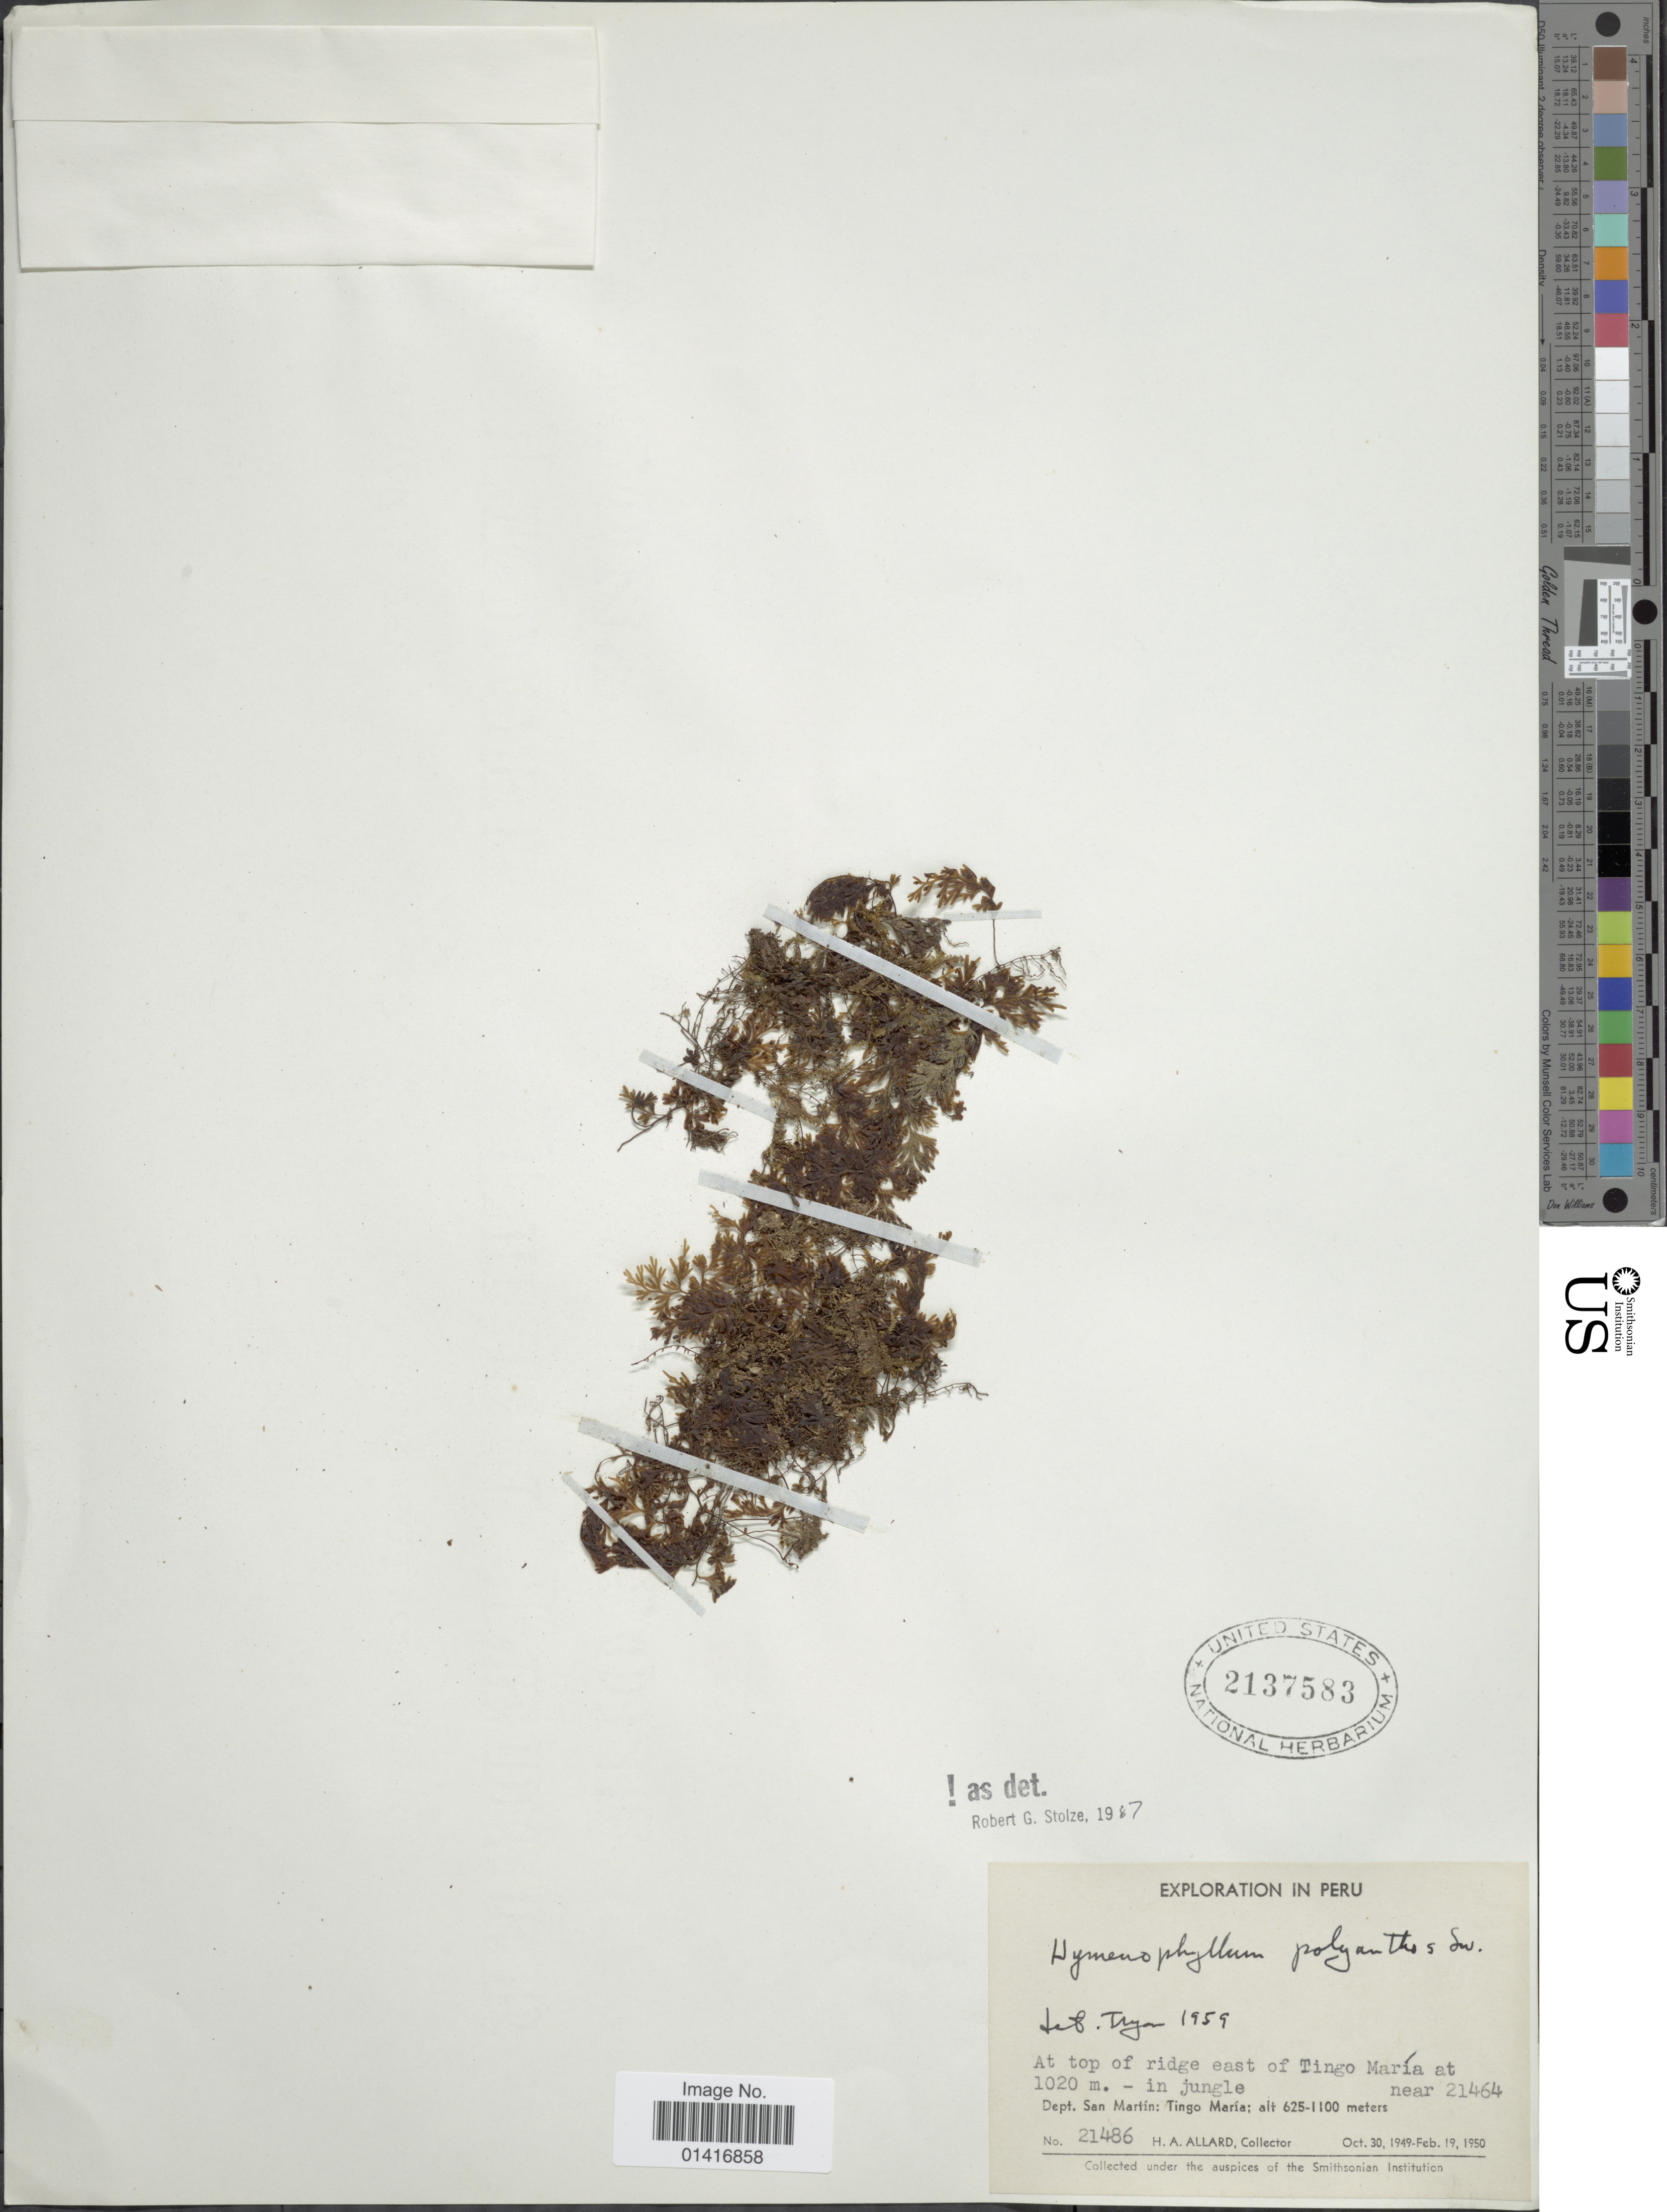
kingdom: Plantae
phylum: Tracheophyta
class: Polypodiopsida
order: Hymenophyllales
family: Hymenophyllaceae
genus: Hymenophyllum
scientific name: Hymenophyllum polyanthos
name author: (Sw.) Sw.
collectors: H. A. Allard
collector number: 21486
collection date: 1949-10-30/1950-02-19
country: Peru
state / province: San Martín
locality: At top of ridge east of Tingo María in jungle near 21464. Dept. San Martin: Tingo Maria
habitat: at top of ridge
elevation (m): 1020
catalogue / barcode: US 2137583